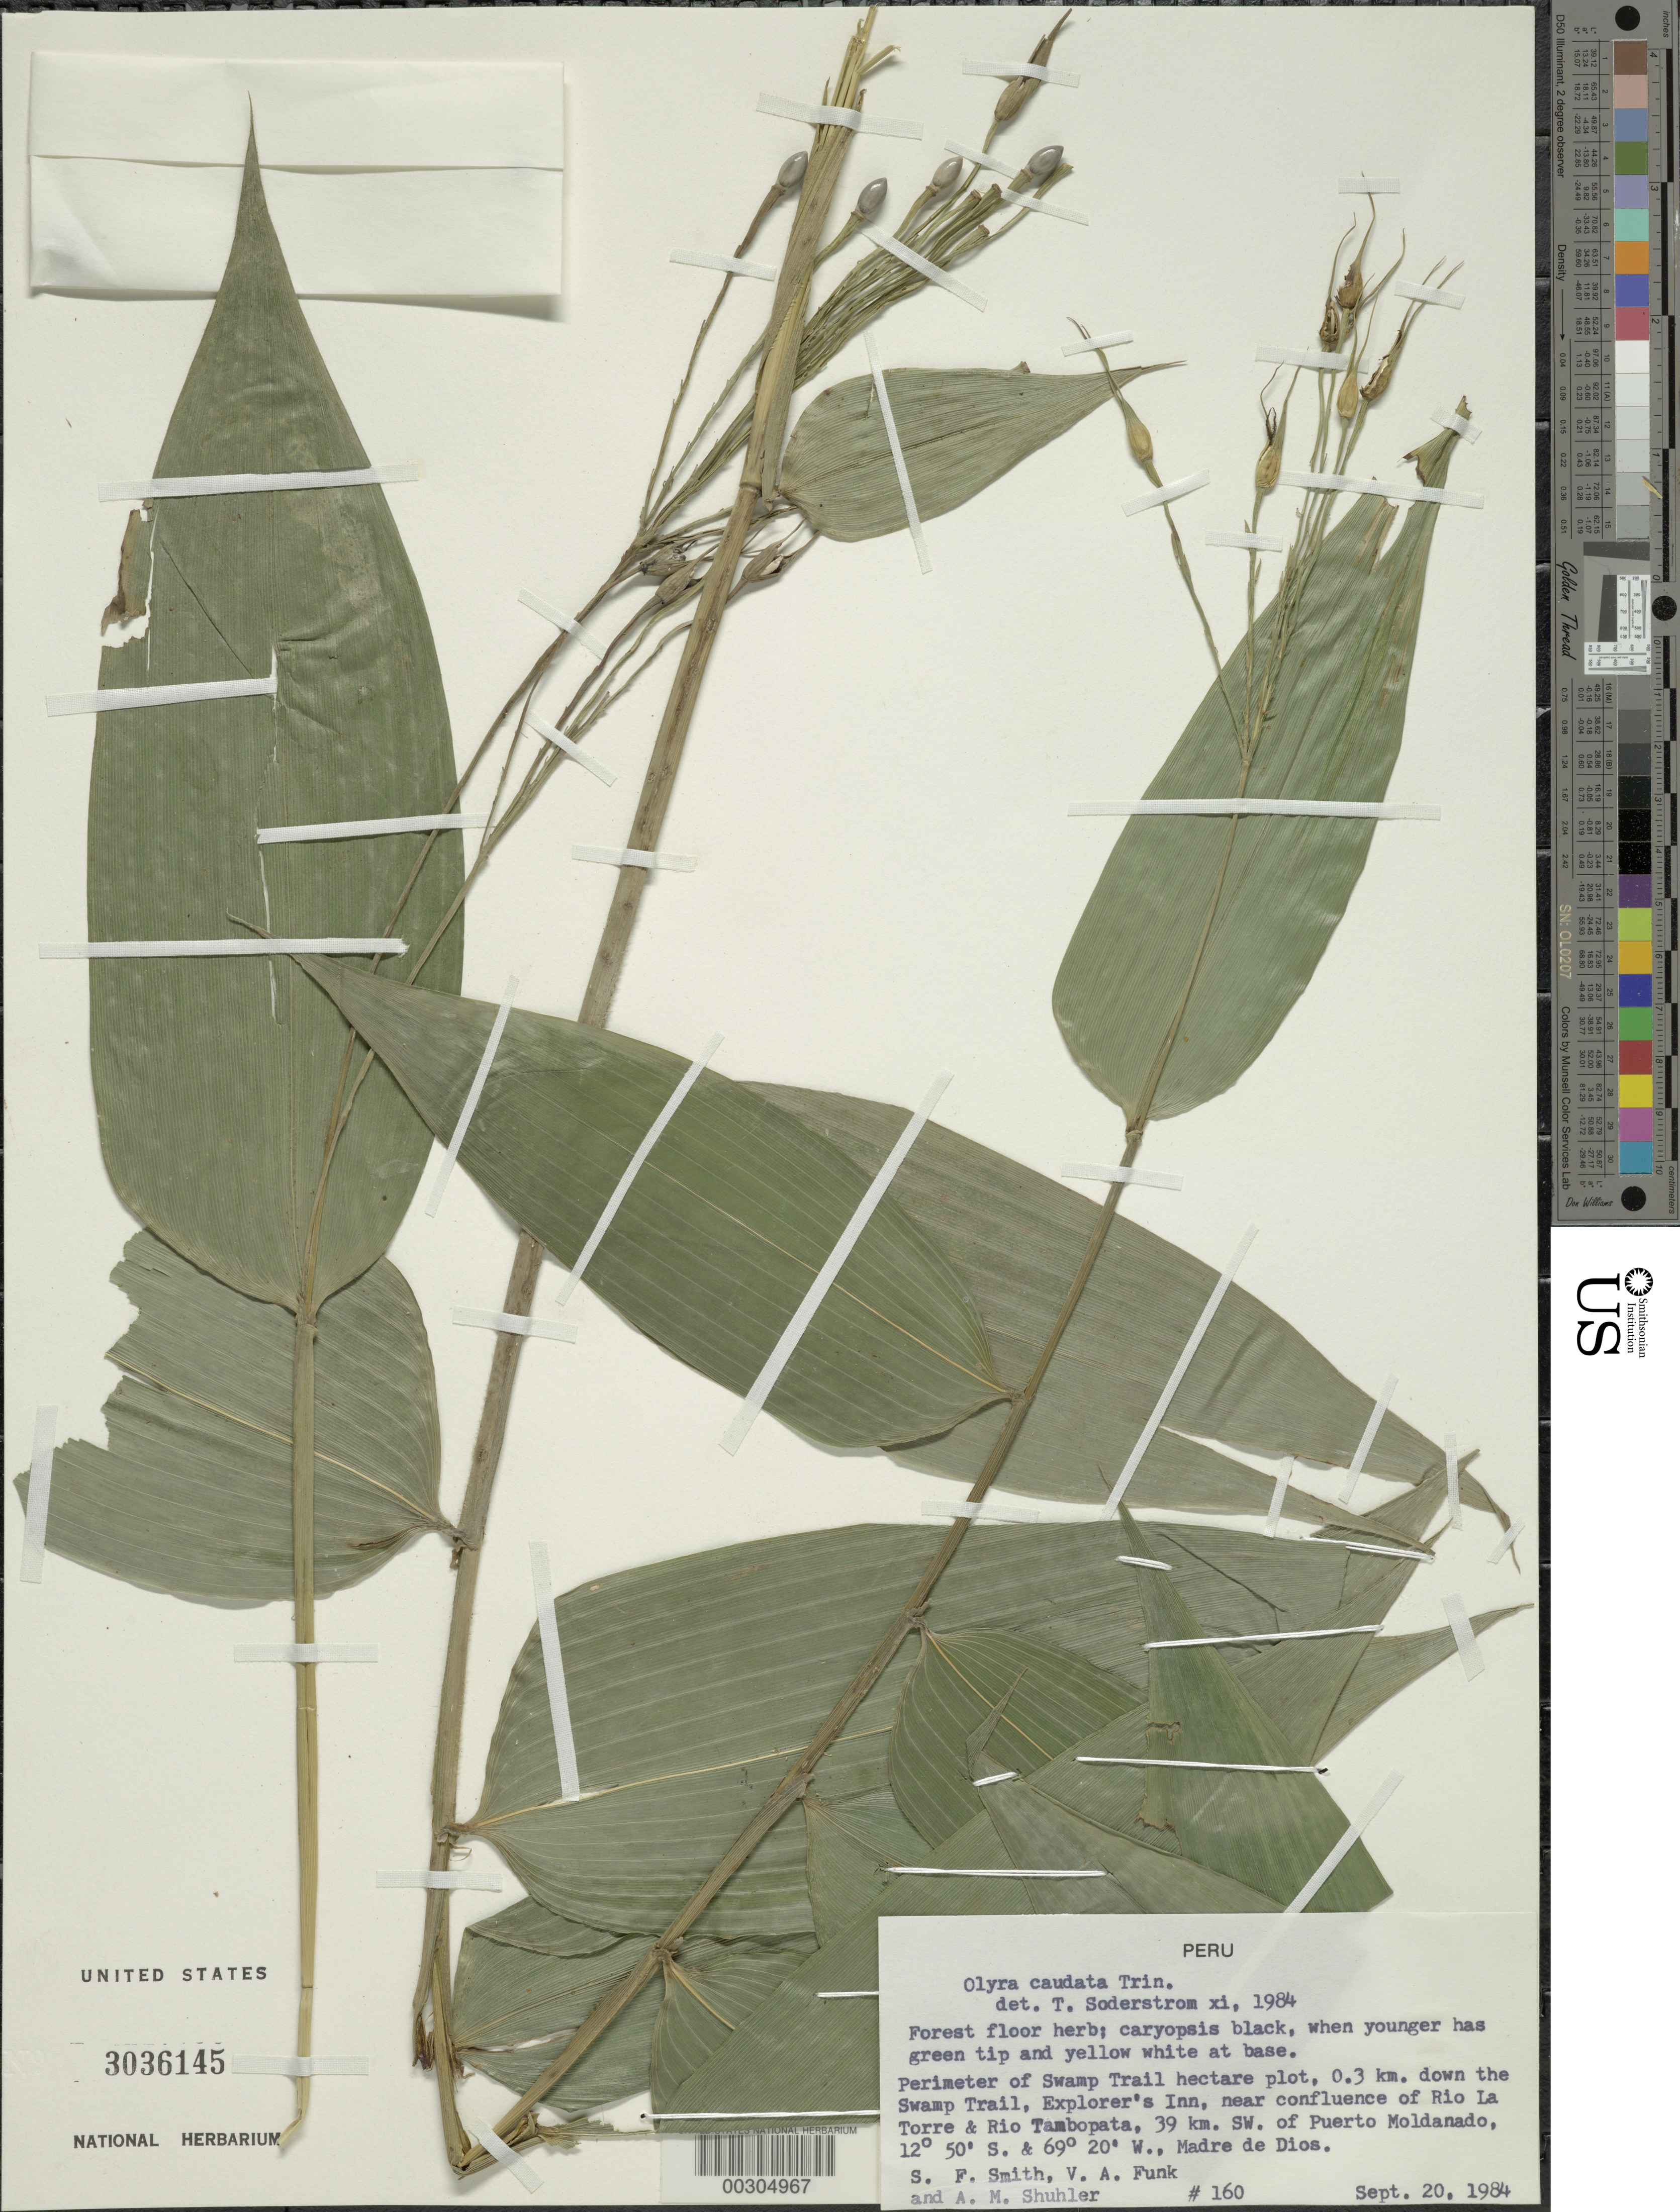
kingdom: Plantae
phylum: Tracheophyta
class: Liliopsida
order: Poales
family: Poaceae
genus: Olyra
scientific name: Olyra caudata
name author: Trin.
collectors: S.F. Smith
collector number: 160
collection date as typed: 20 Sep 1984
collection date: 1984-09-20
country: Peru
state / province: Madre de Dios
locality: Rio la torre, rio tambopata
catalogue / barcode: US 3036145